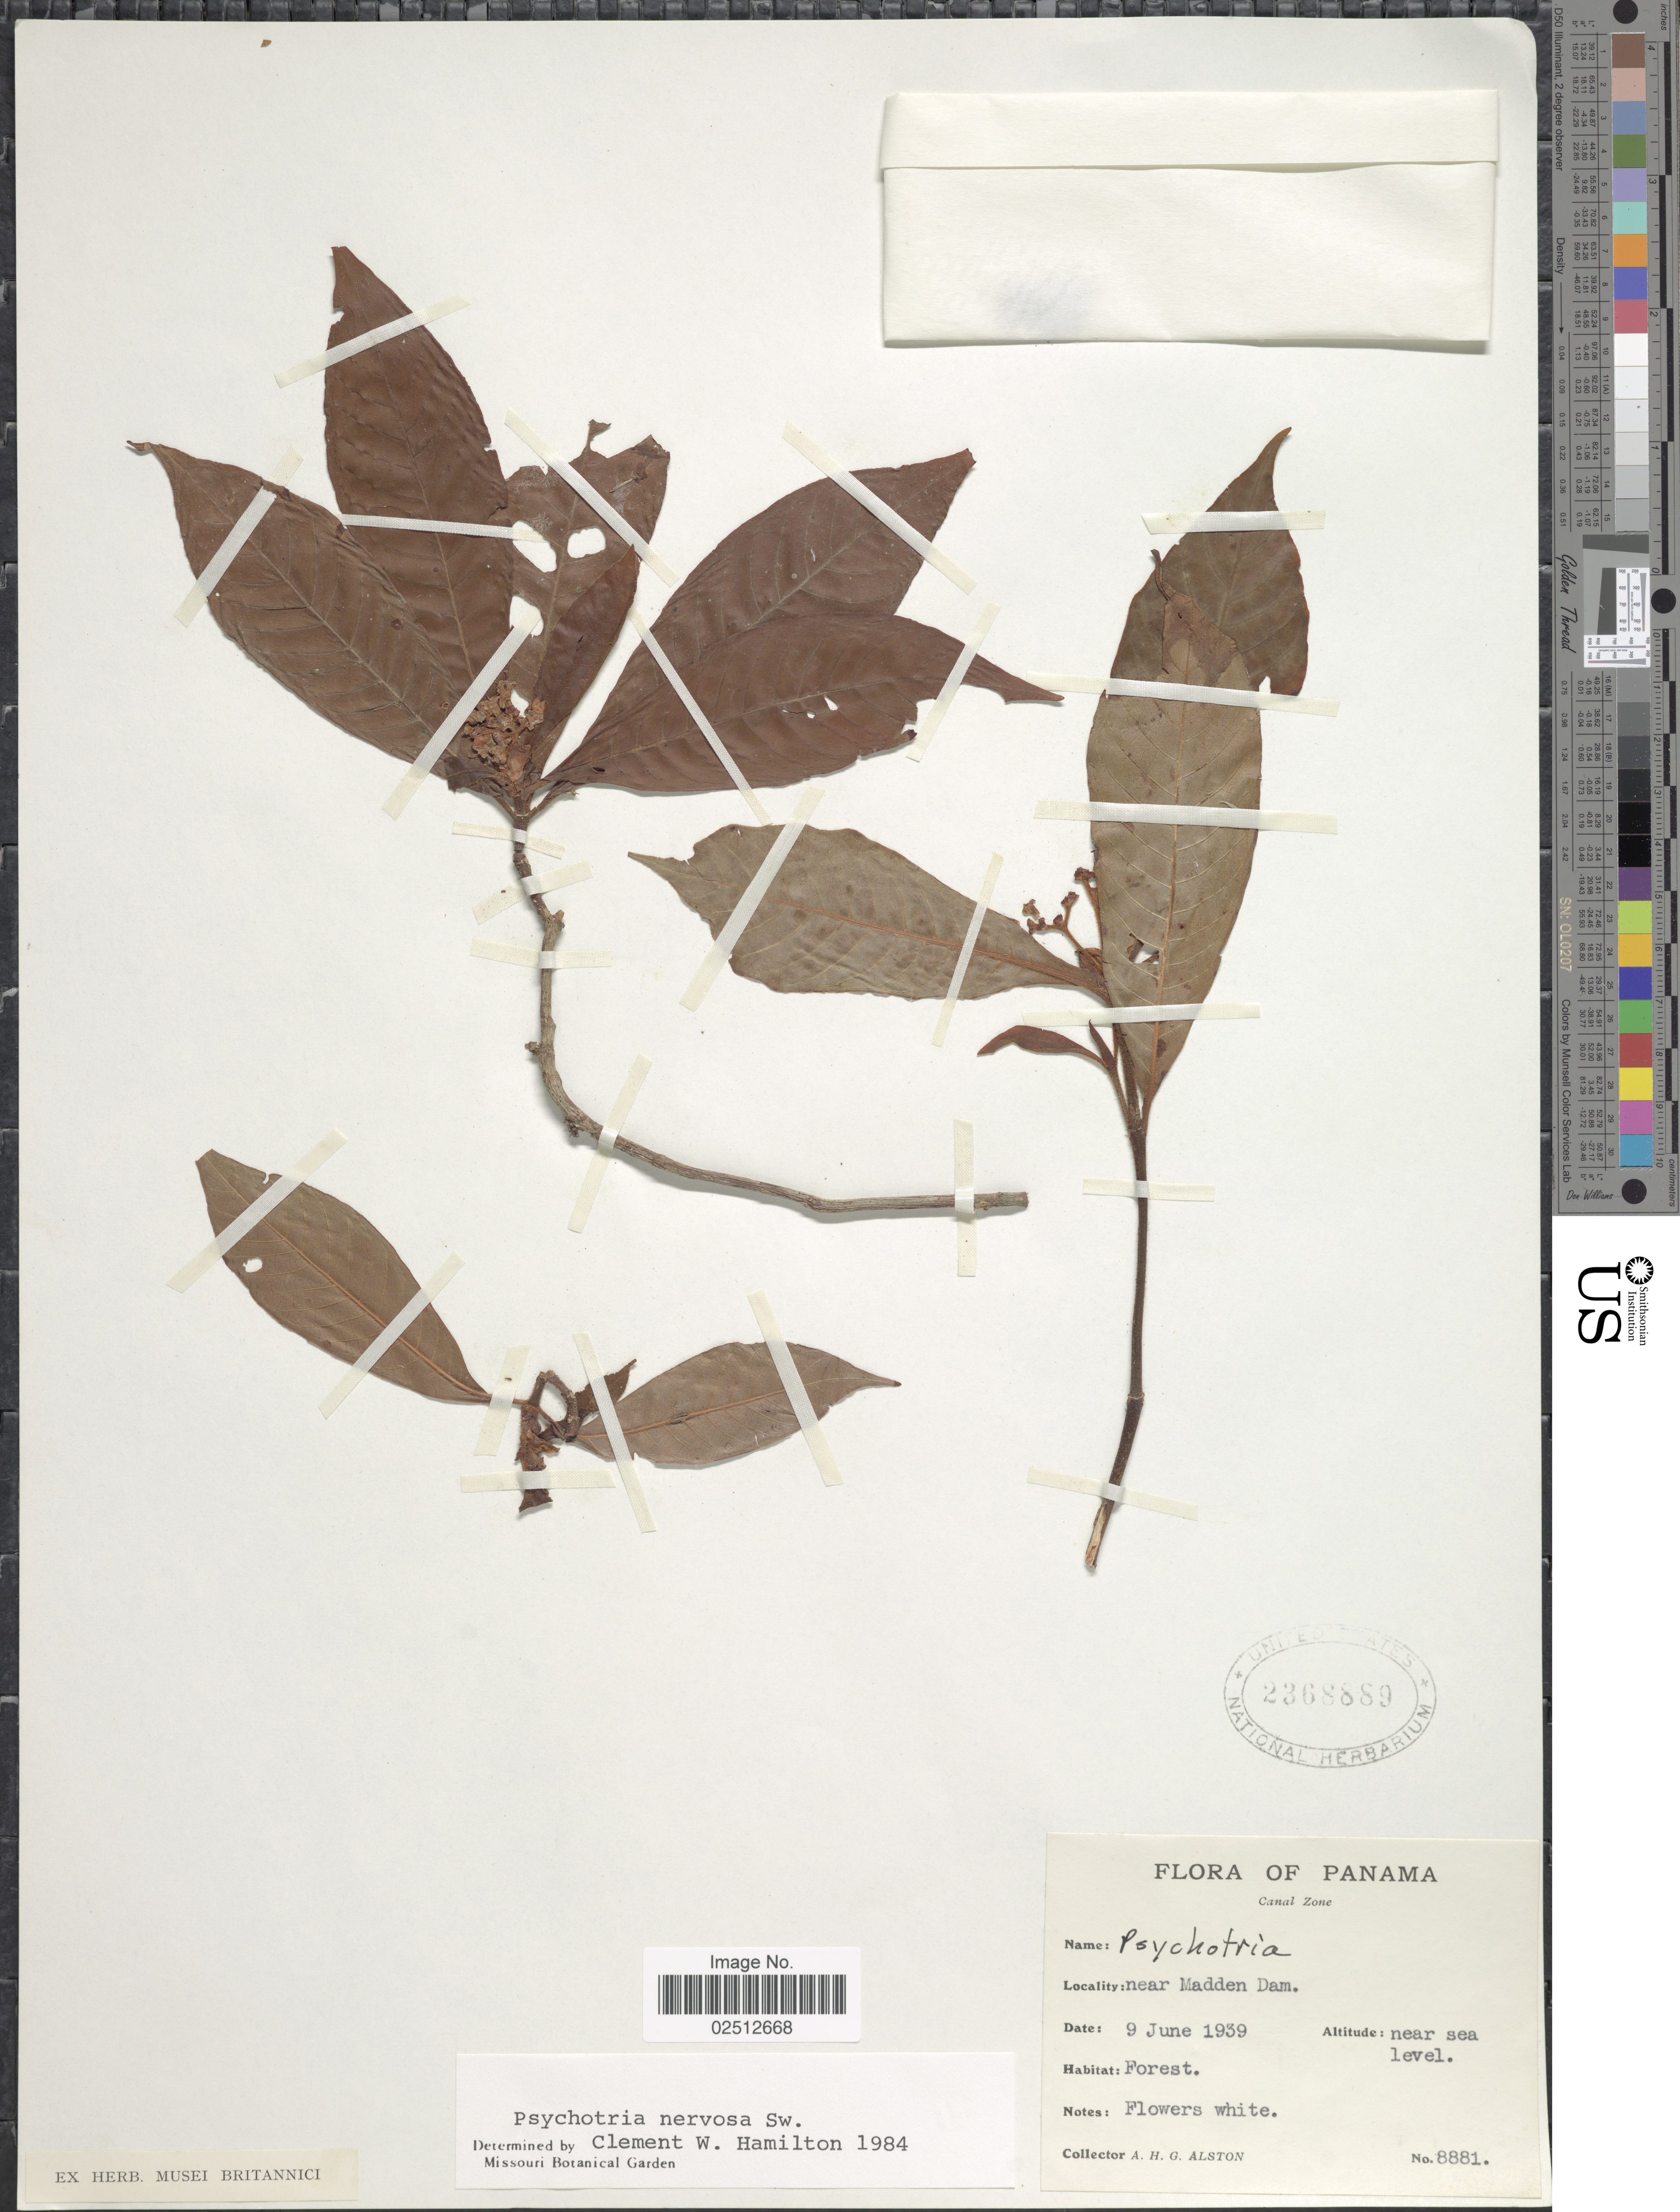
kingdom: Plantae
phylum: Tracheophyta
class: Magnoliopsida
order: Gentianales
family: Rubiaceae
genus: Psychotria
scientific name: Psychotria nervosa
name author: Sw.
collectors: A. H. Alston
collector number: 8881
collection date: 1939-06-09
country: Panama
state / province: Colón / Panamá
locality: Canal Zone, near Madden Dam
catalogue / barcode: US 2368889